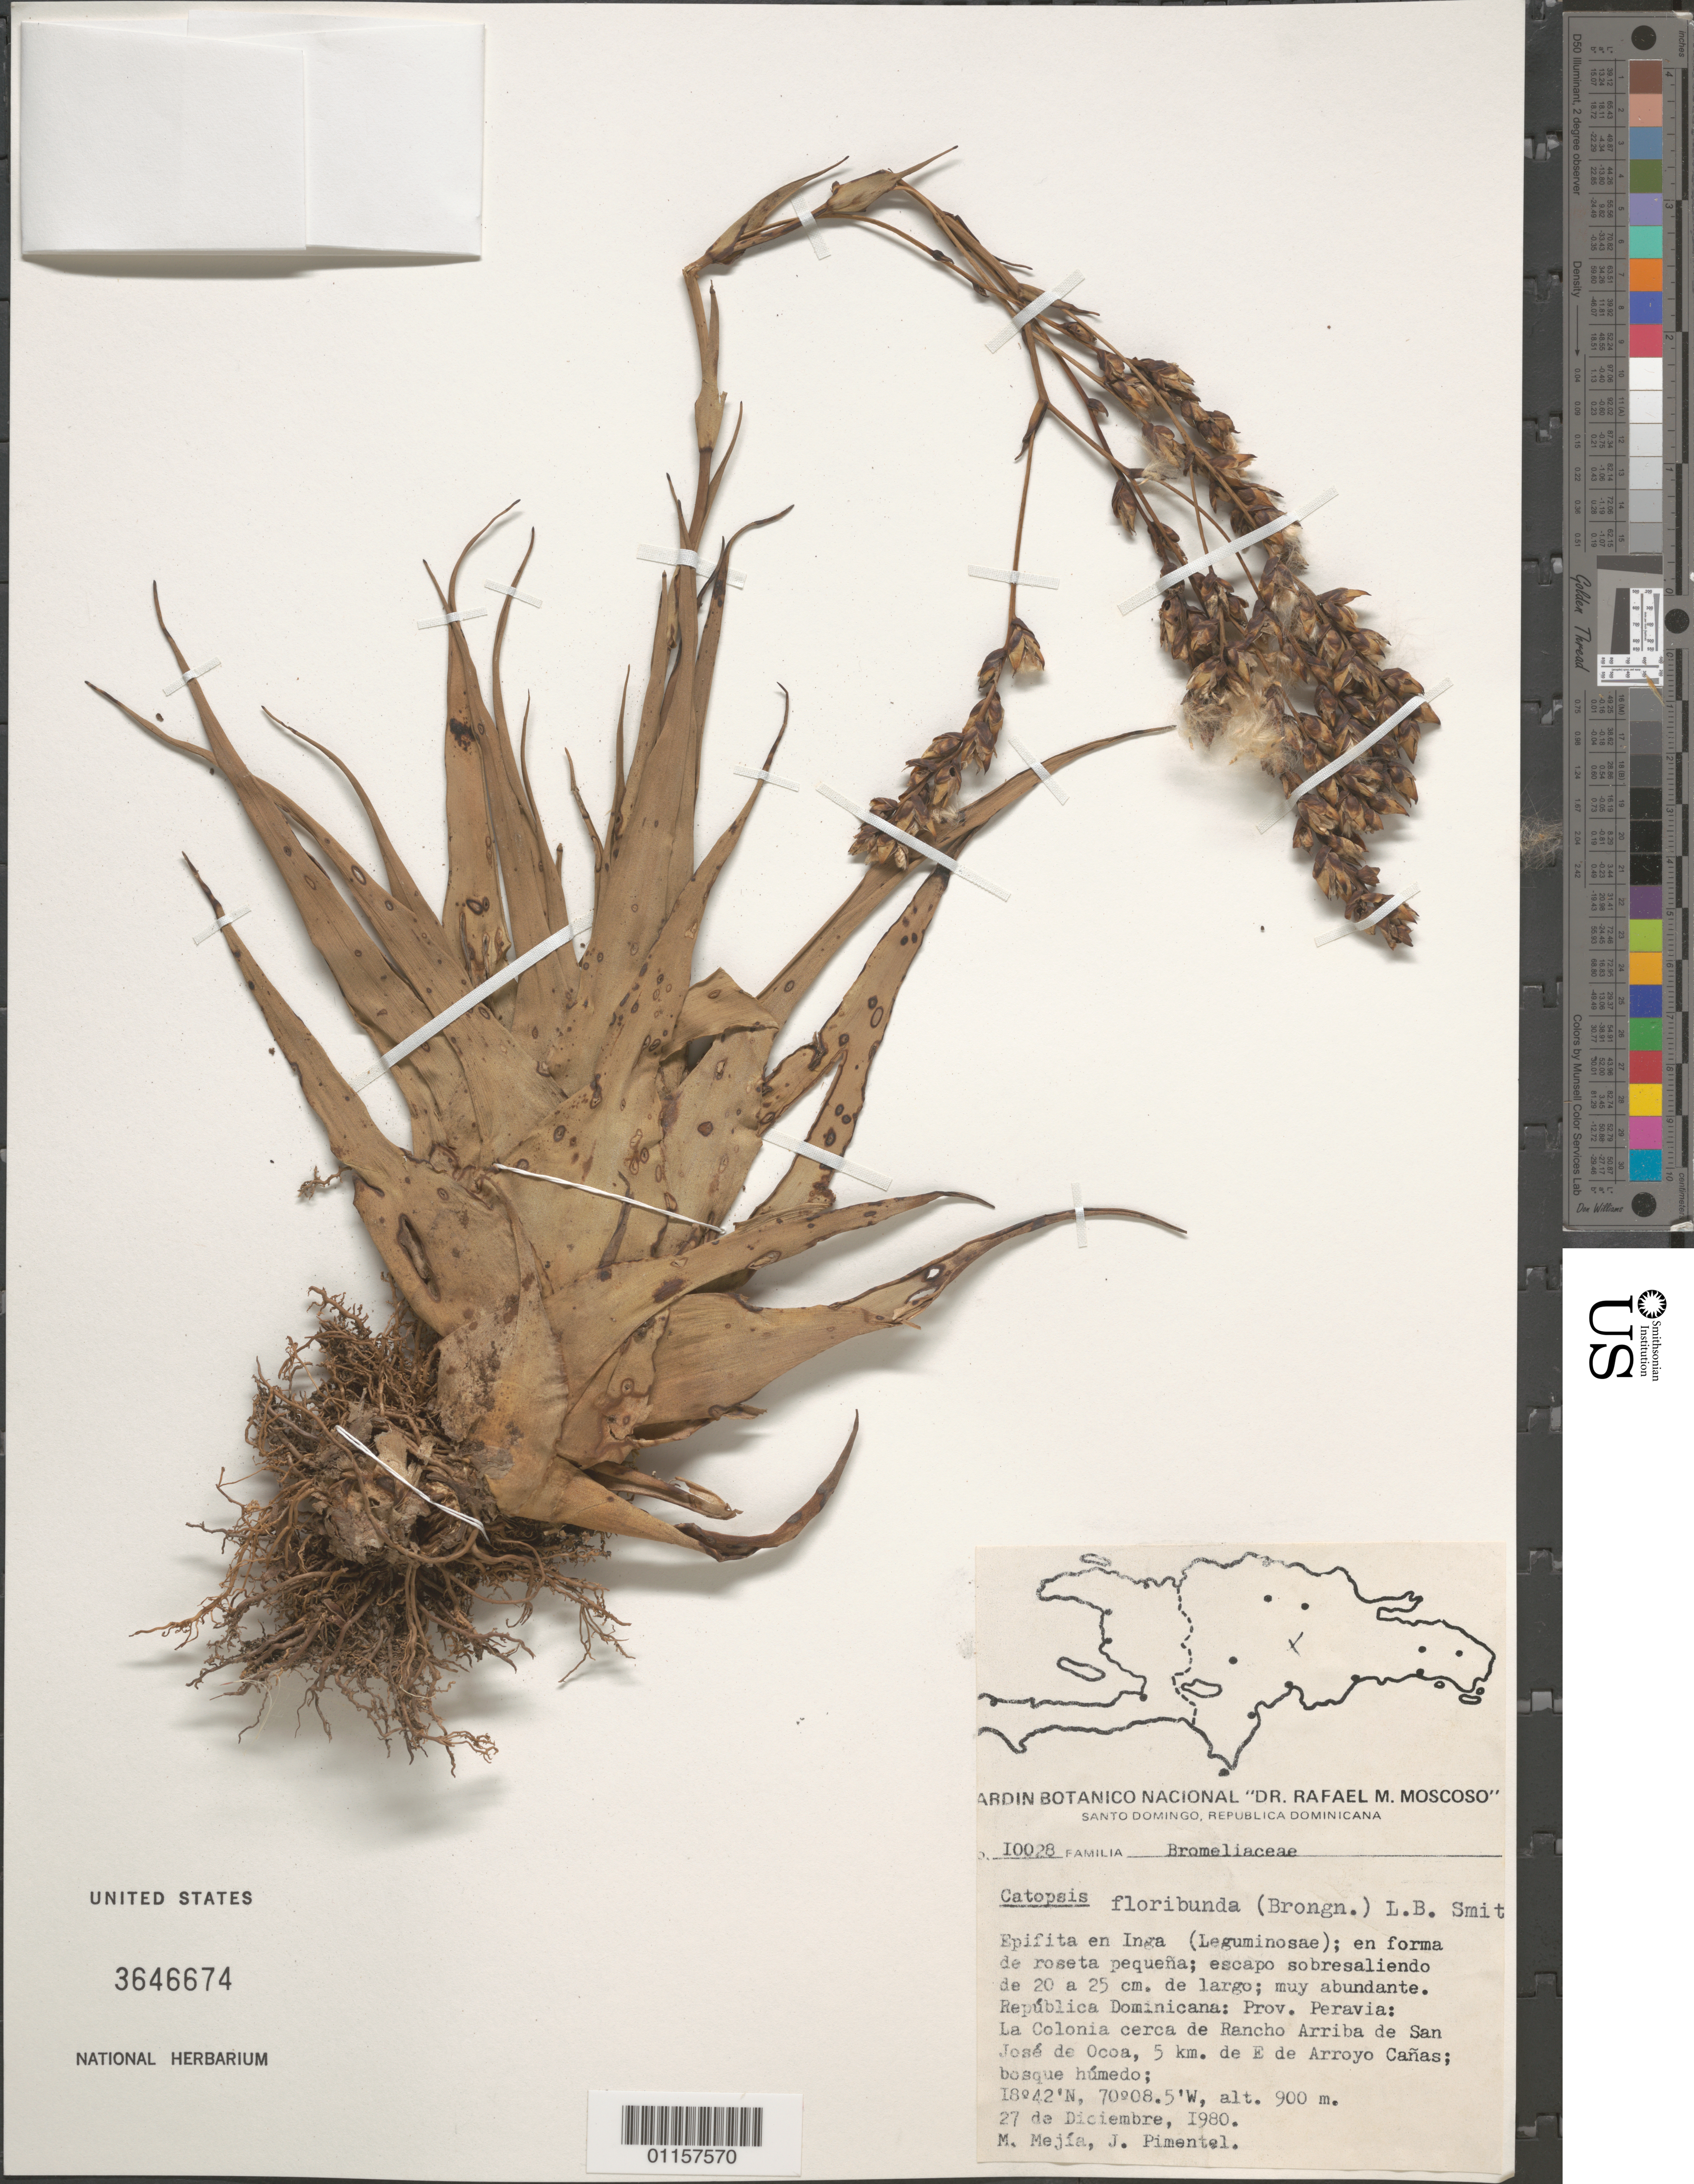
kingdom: Plantae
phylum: Tracheophyta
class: Liliopsida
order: Poales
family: Bromeliaceae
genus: Catopsis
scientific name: Catopsis floribunda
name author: L.B. Sm.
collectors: M. Mejia & J. Pimental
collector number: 10028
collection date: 1980-12-27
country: Dominican Republic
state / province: Peravia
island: Hispaniola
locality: La Colonia cerca de Rancho Arriba de San José de Ocoa, 5 km de E de Arroyo Cañas.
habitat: Bosque húmedo.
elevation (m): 900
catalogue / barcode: US 3646674